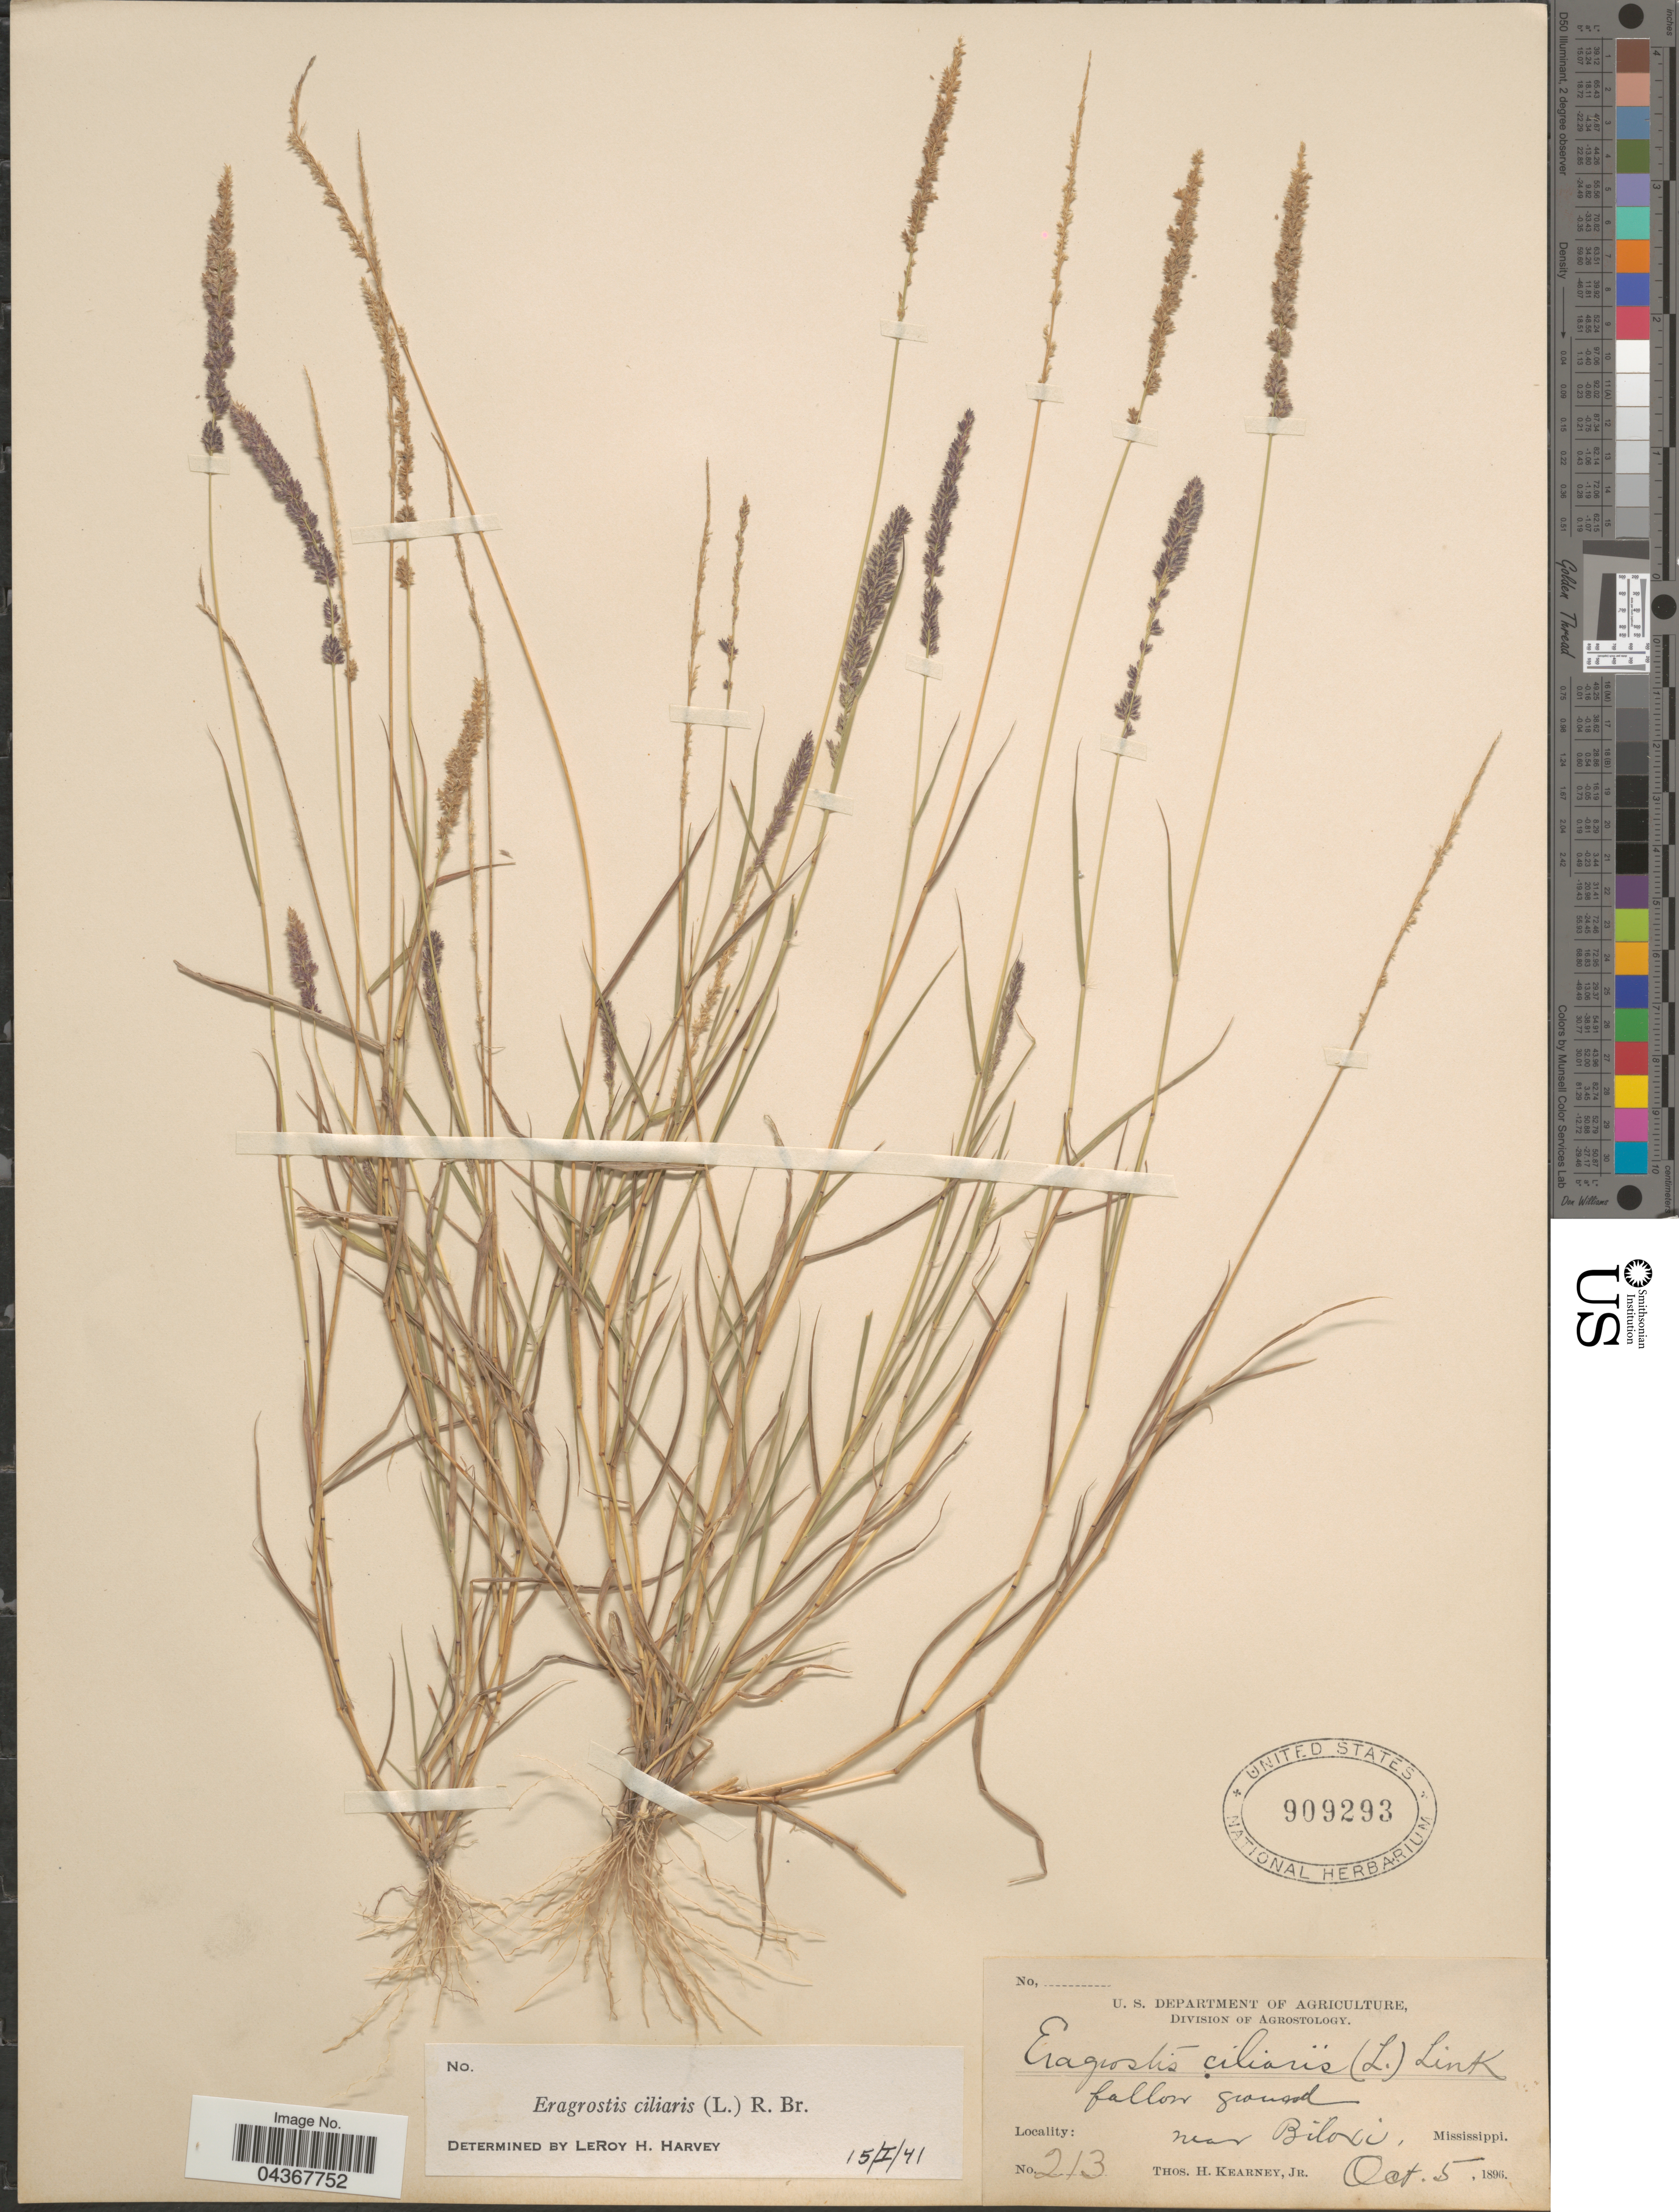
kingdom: Plantae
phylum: Tracheophyta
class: Liliopsida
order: Poales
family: Poaceae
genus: Eragrostis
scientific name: Eragrostis ciliaris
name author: (L.) R. Br.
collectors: T. H. Kearney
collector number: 213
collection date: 1896-10-05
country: United States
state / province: Mississippi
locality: Near Biloxi.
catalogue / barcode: US 909293